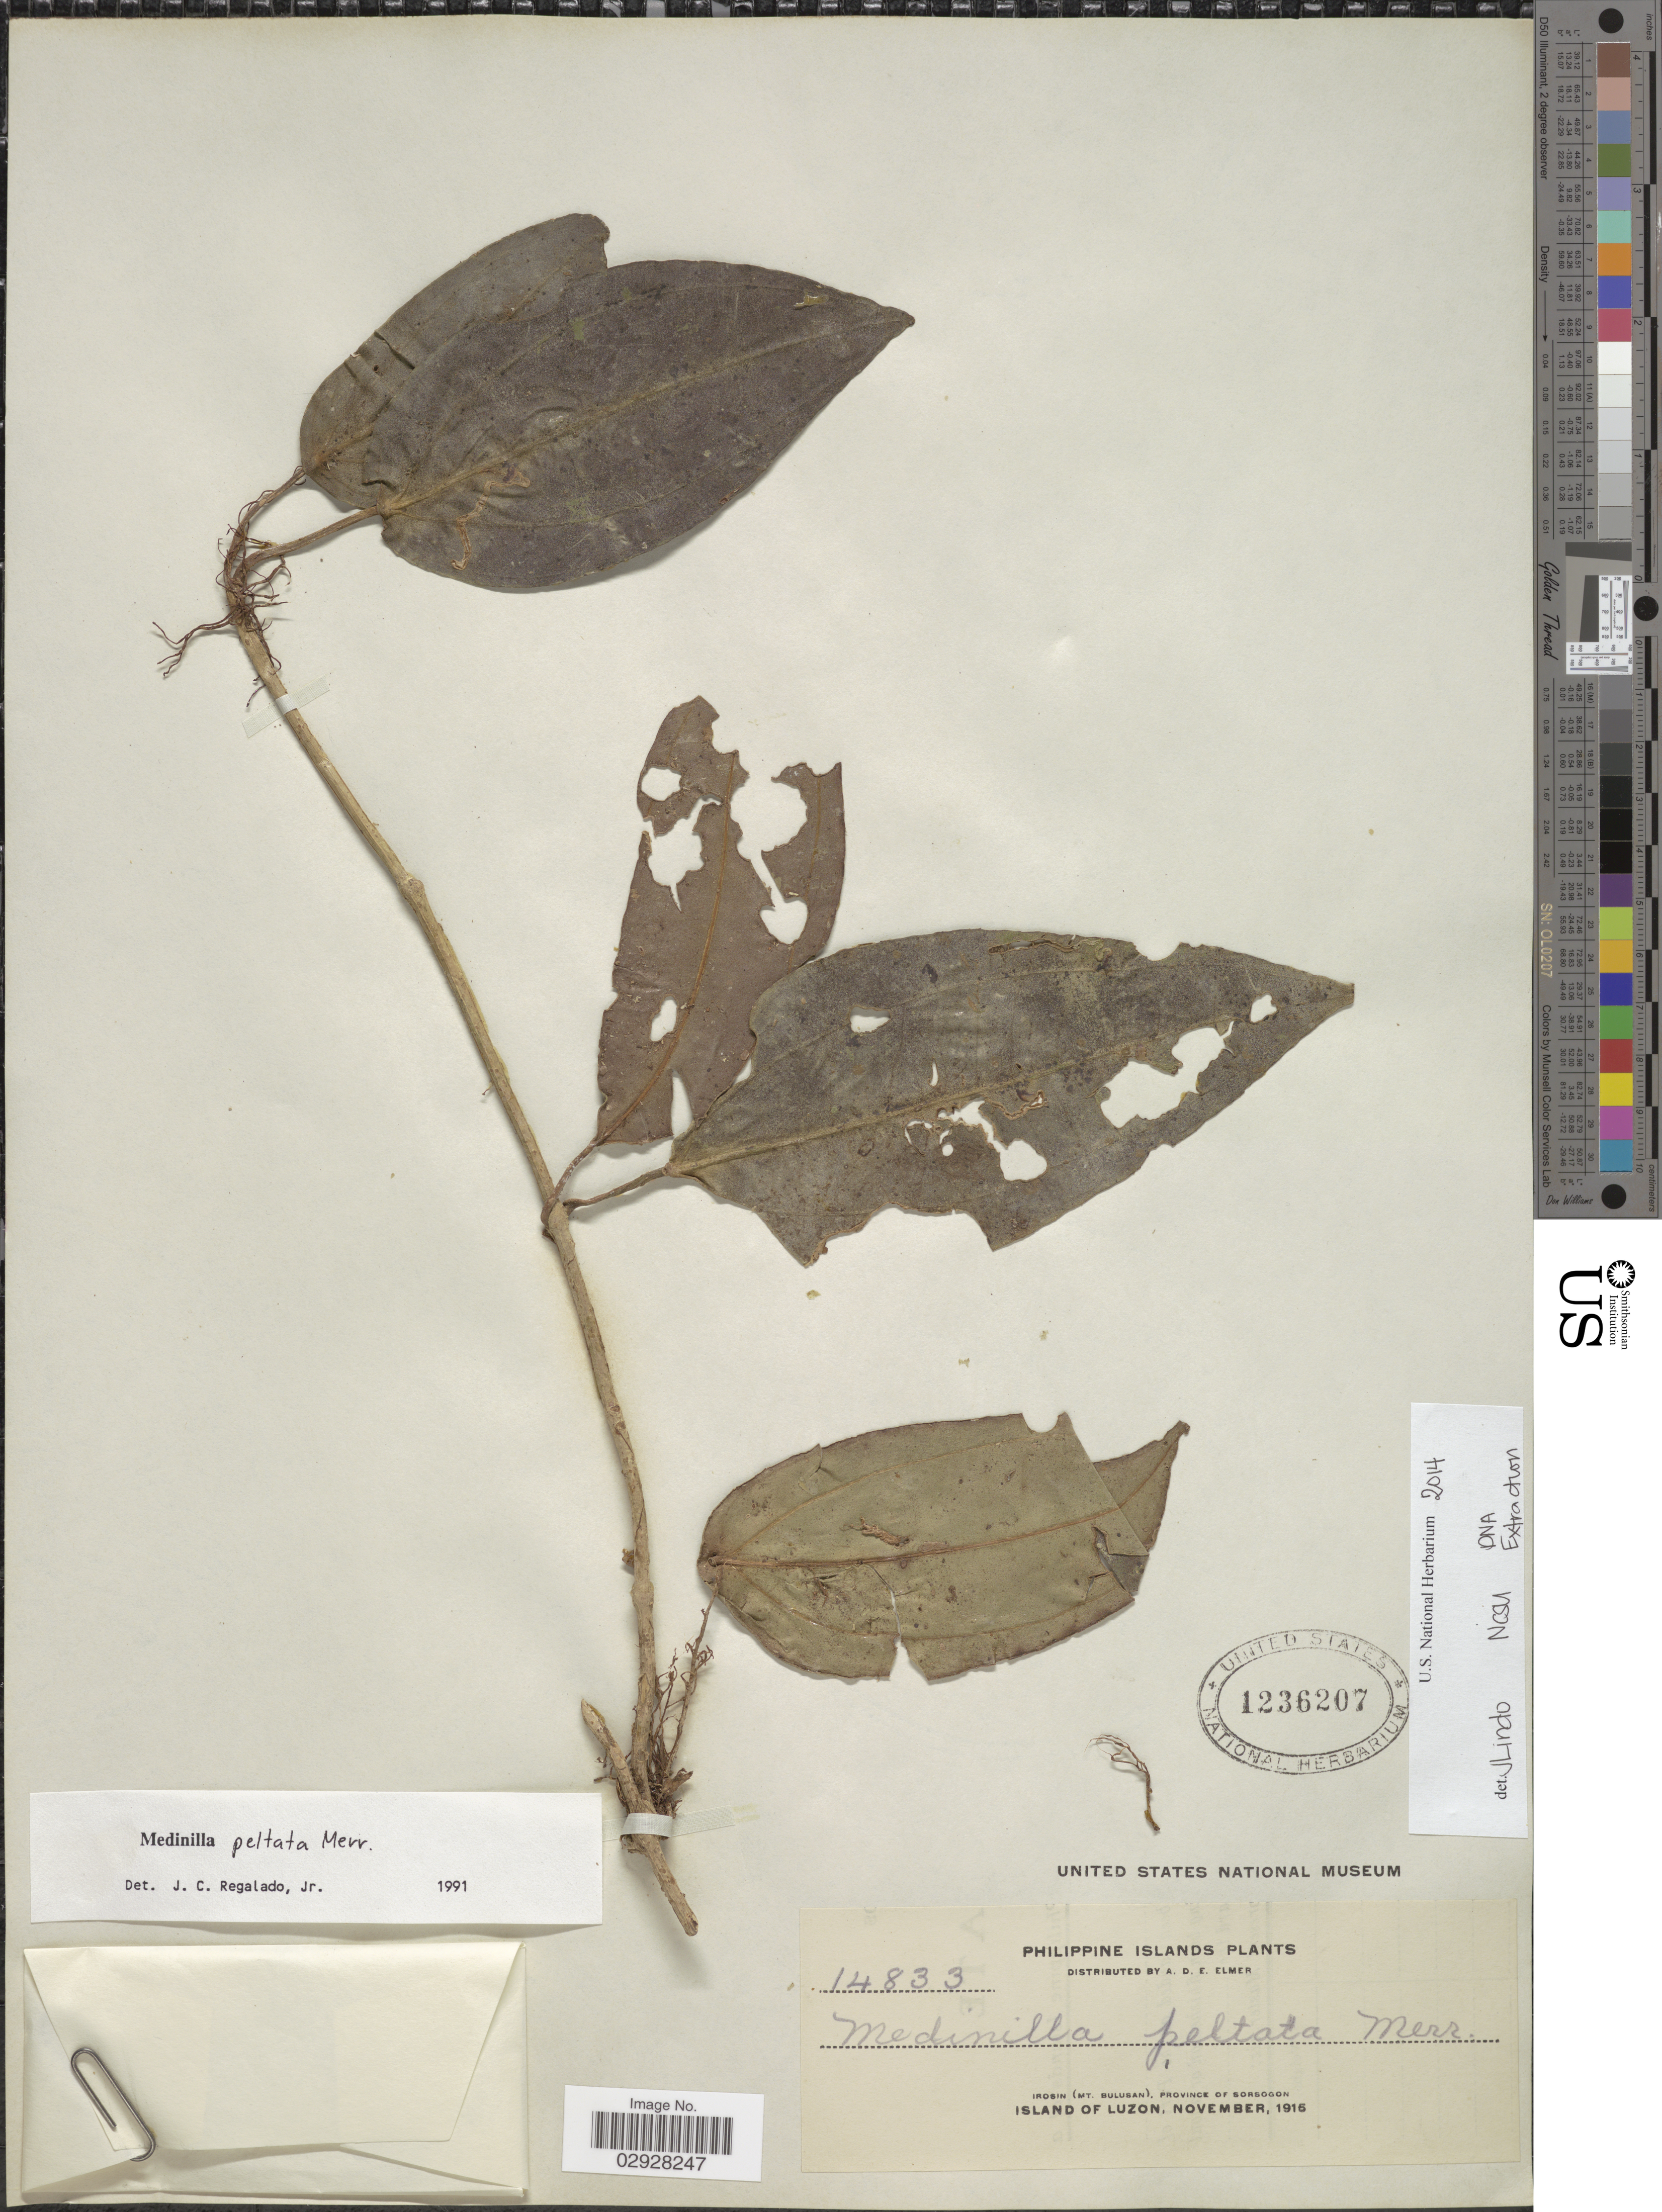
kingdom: Plantae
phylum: Tracheophyta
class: Magnoliopsida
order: Myrtales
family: Melastomataceae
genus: Medinilla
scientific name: Medinilla peltata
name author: Merr.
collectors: A. D. E. Elmer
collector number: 14833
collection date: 1915-11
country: Philippines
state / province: Bicol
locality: Irosin (Mt. Bulusan), Province of Sorsogon, Island of Luzon.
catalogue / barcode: US 1236207